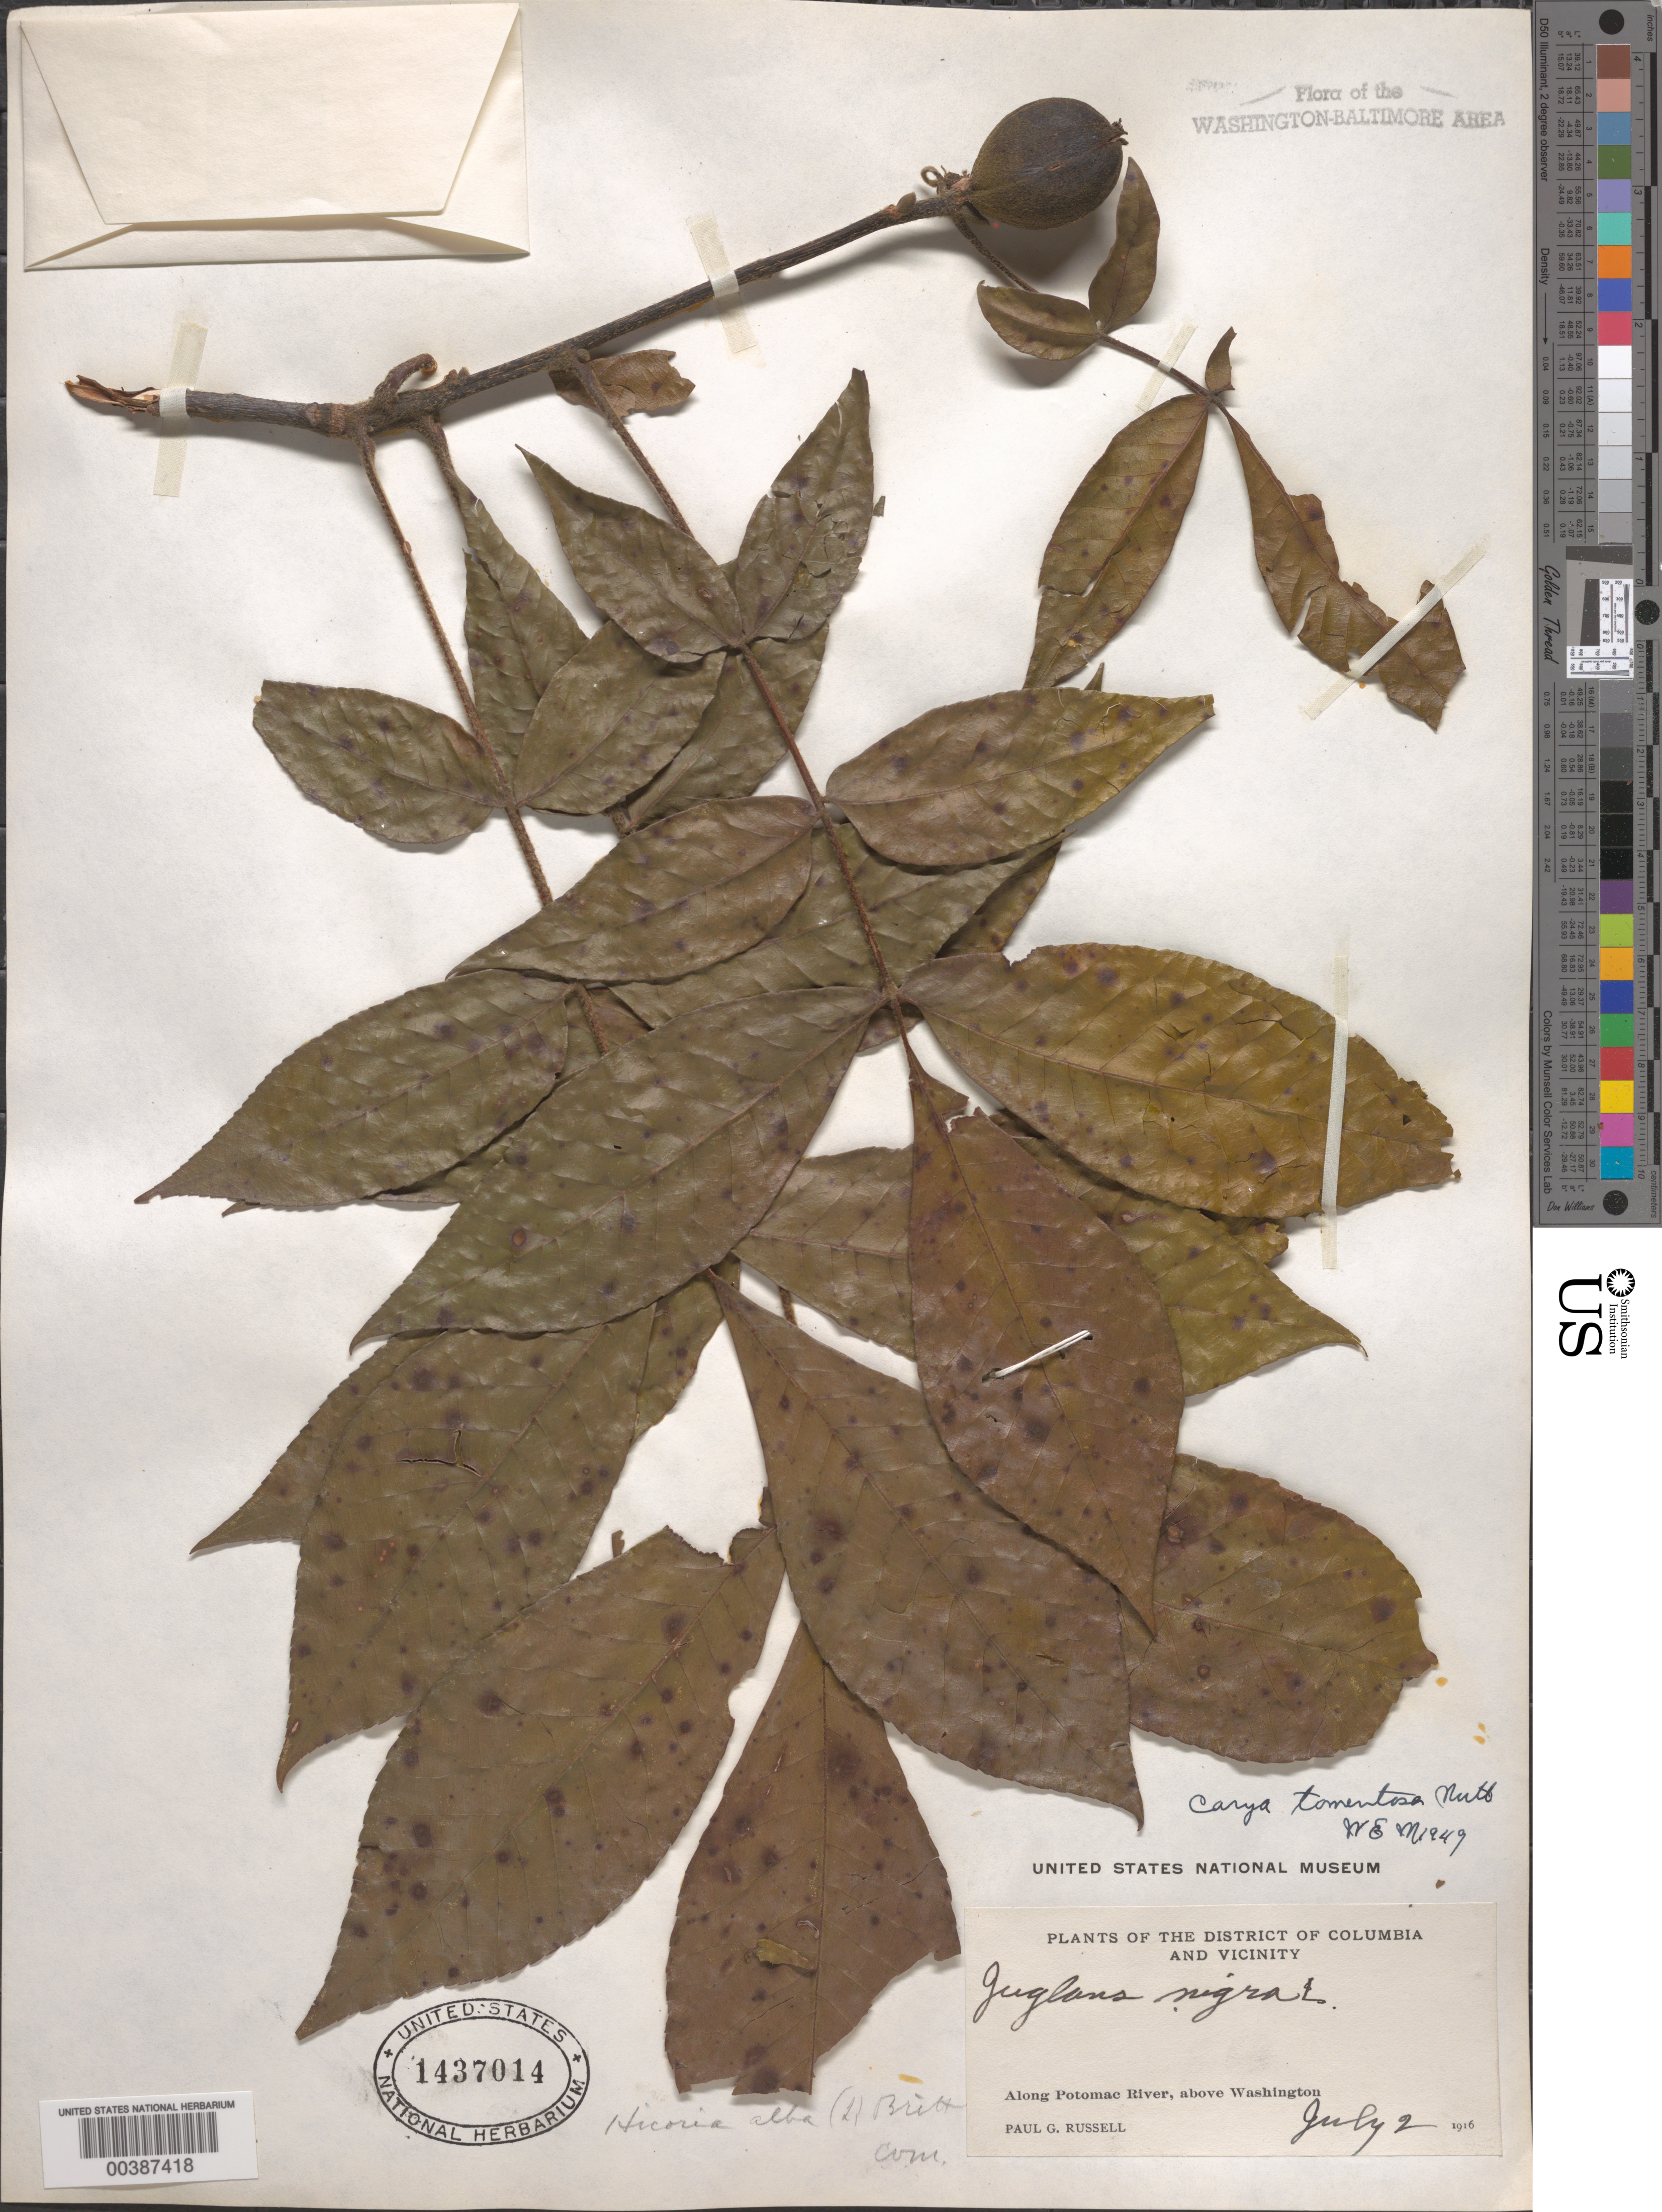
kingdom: Plantae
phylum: Tracheophyta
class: Magnoliopsida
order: Fagales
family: Juglandaceae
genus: Carya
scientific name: Carya tomentosa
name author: (Lam.) Nutt.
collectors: P. G. Russell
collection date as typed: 02 Jul 1916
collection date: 1916-07-02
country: United States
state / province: Maryland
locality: Along the Potomac, above DC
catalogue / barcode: US 1437014